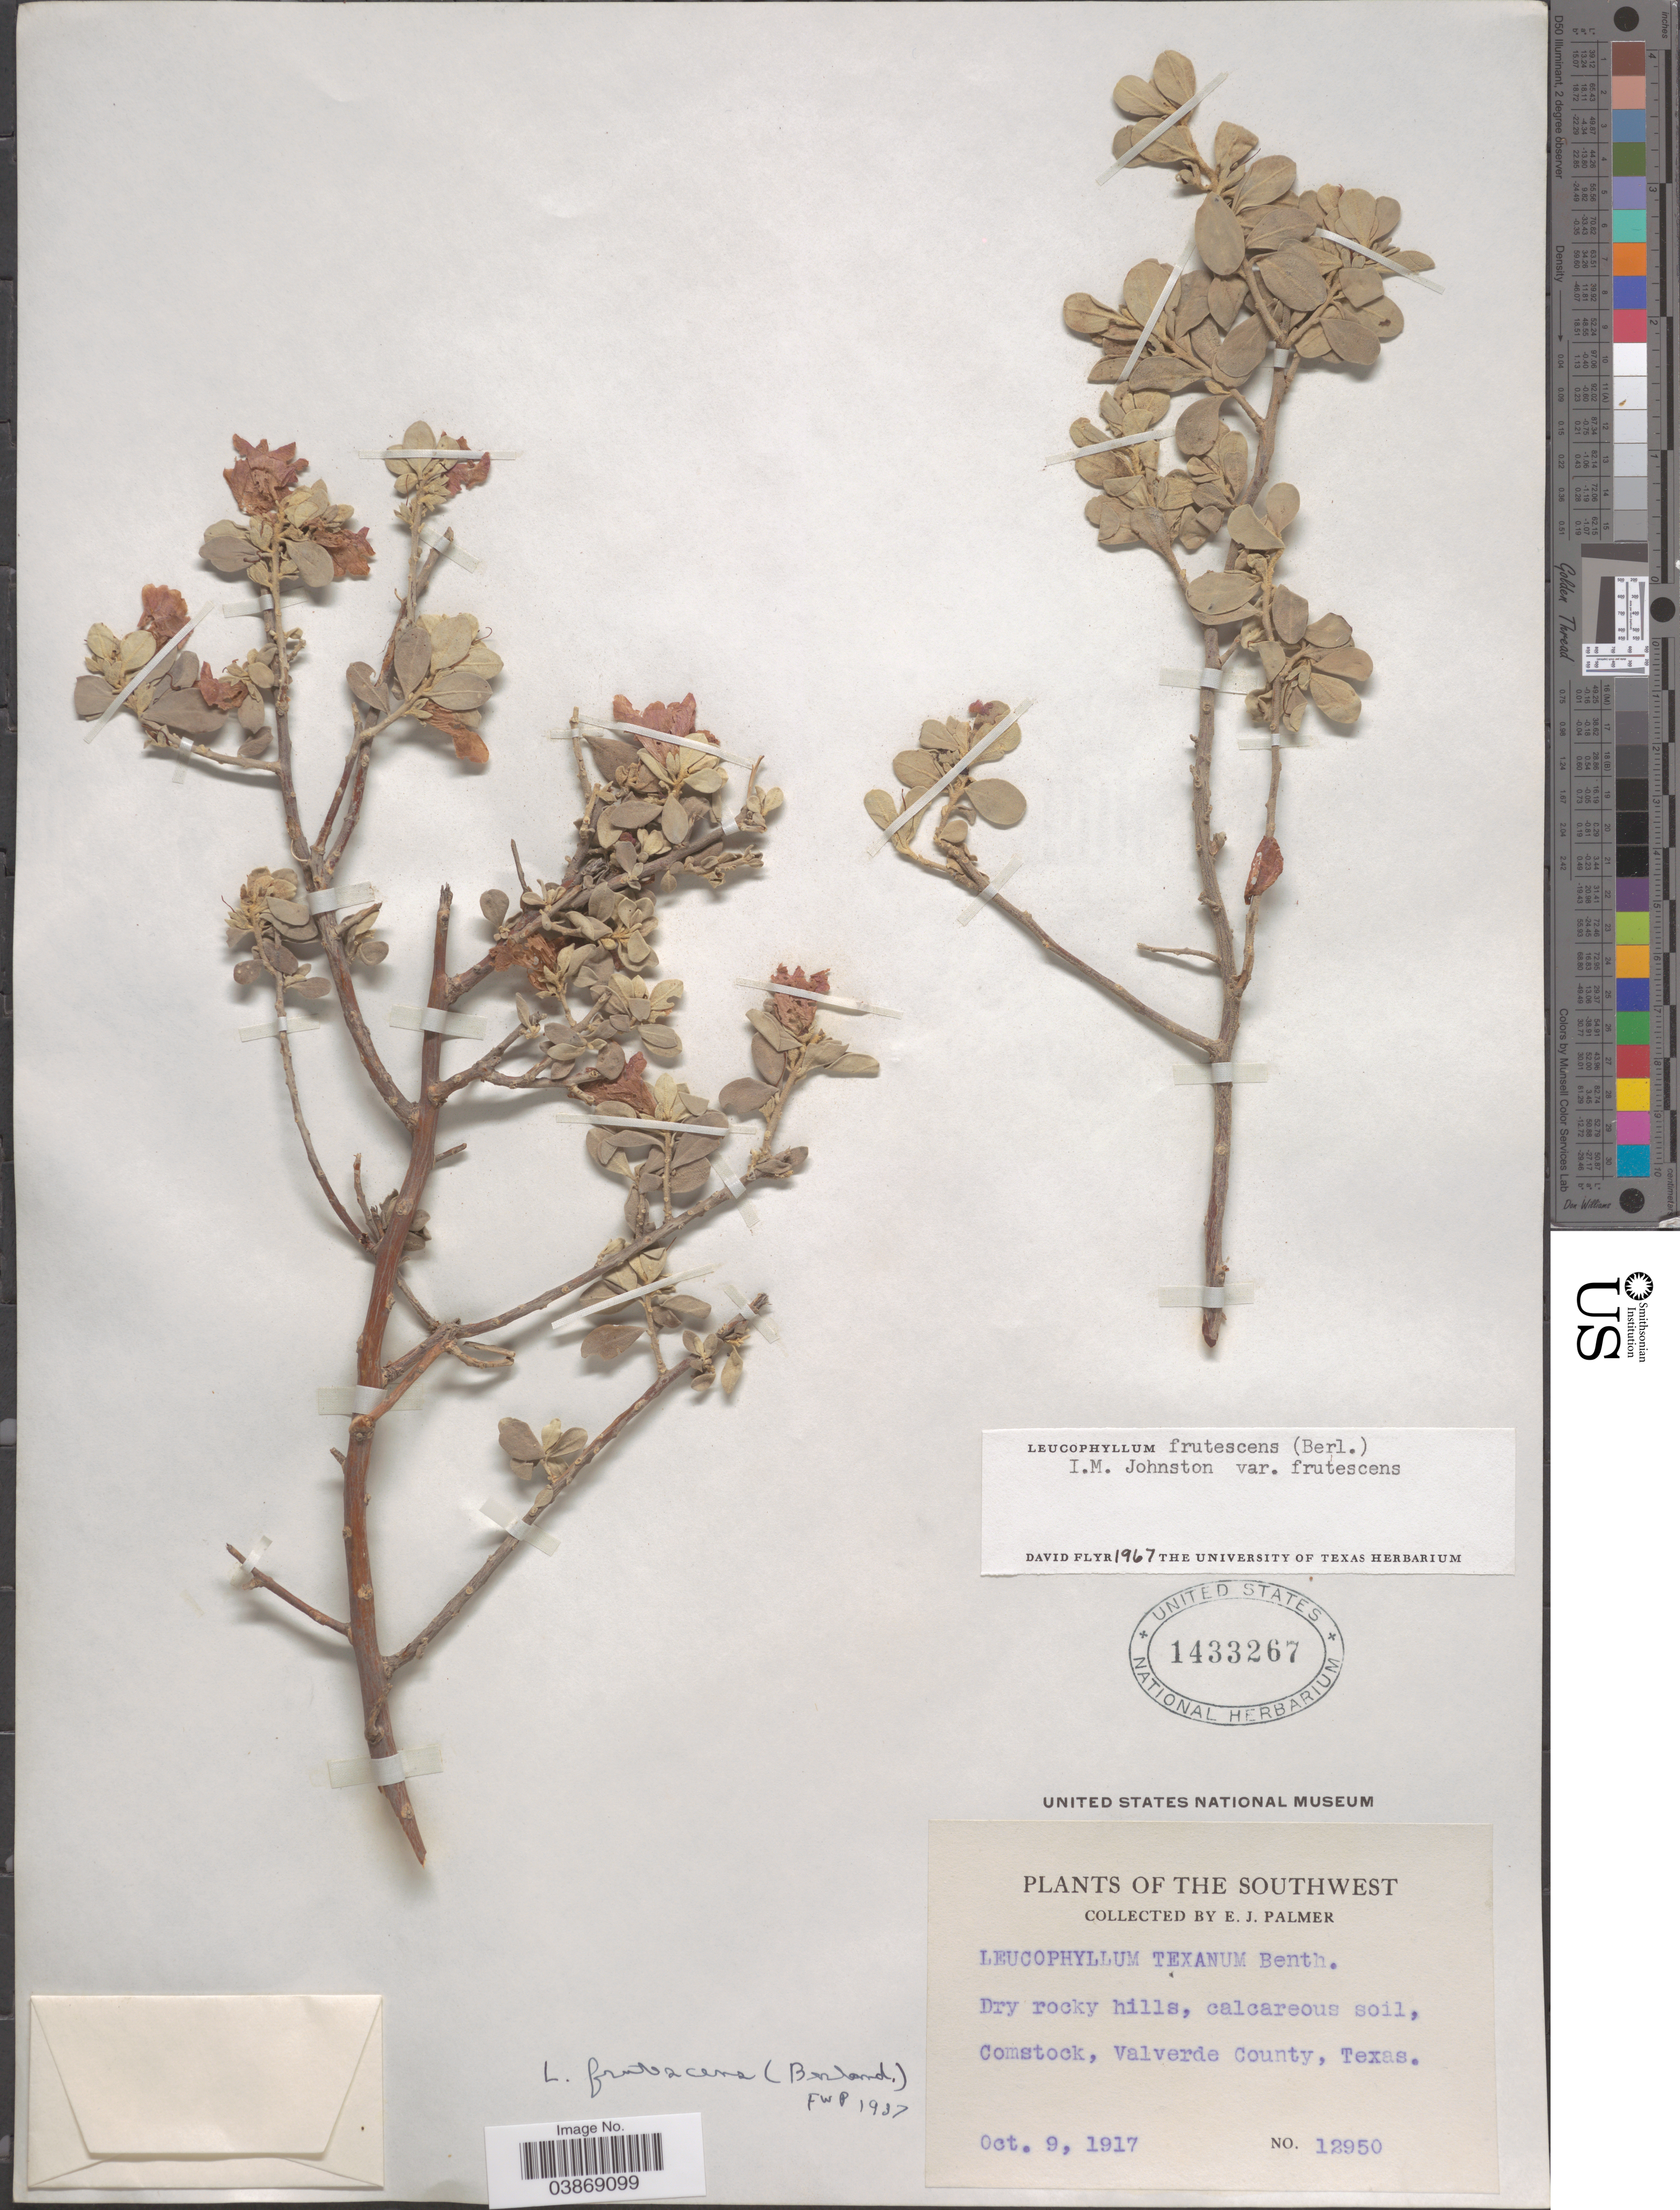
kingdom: Plantae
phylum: Tracheophyta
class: Magnoliopsida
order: Lamiales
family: Scrophulariaceae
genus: Leucophyllum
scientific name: Leucophyllum frutescens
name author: (Berland.) I.M. Johnst.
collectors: E. J. Palmer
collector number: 12950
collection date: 1917-10-09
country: United States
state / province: Texas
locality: The Southwest. Comstock, Valverde County.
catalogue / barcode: US 1433267